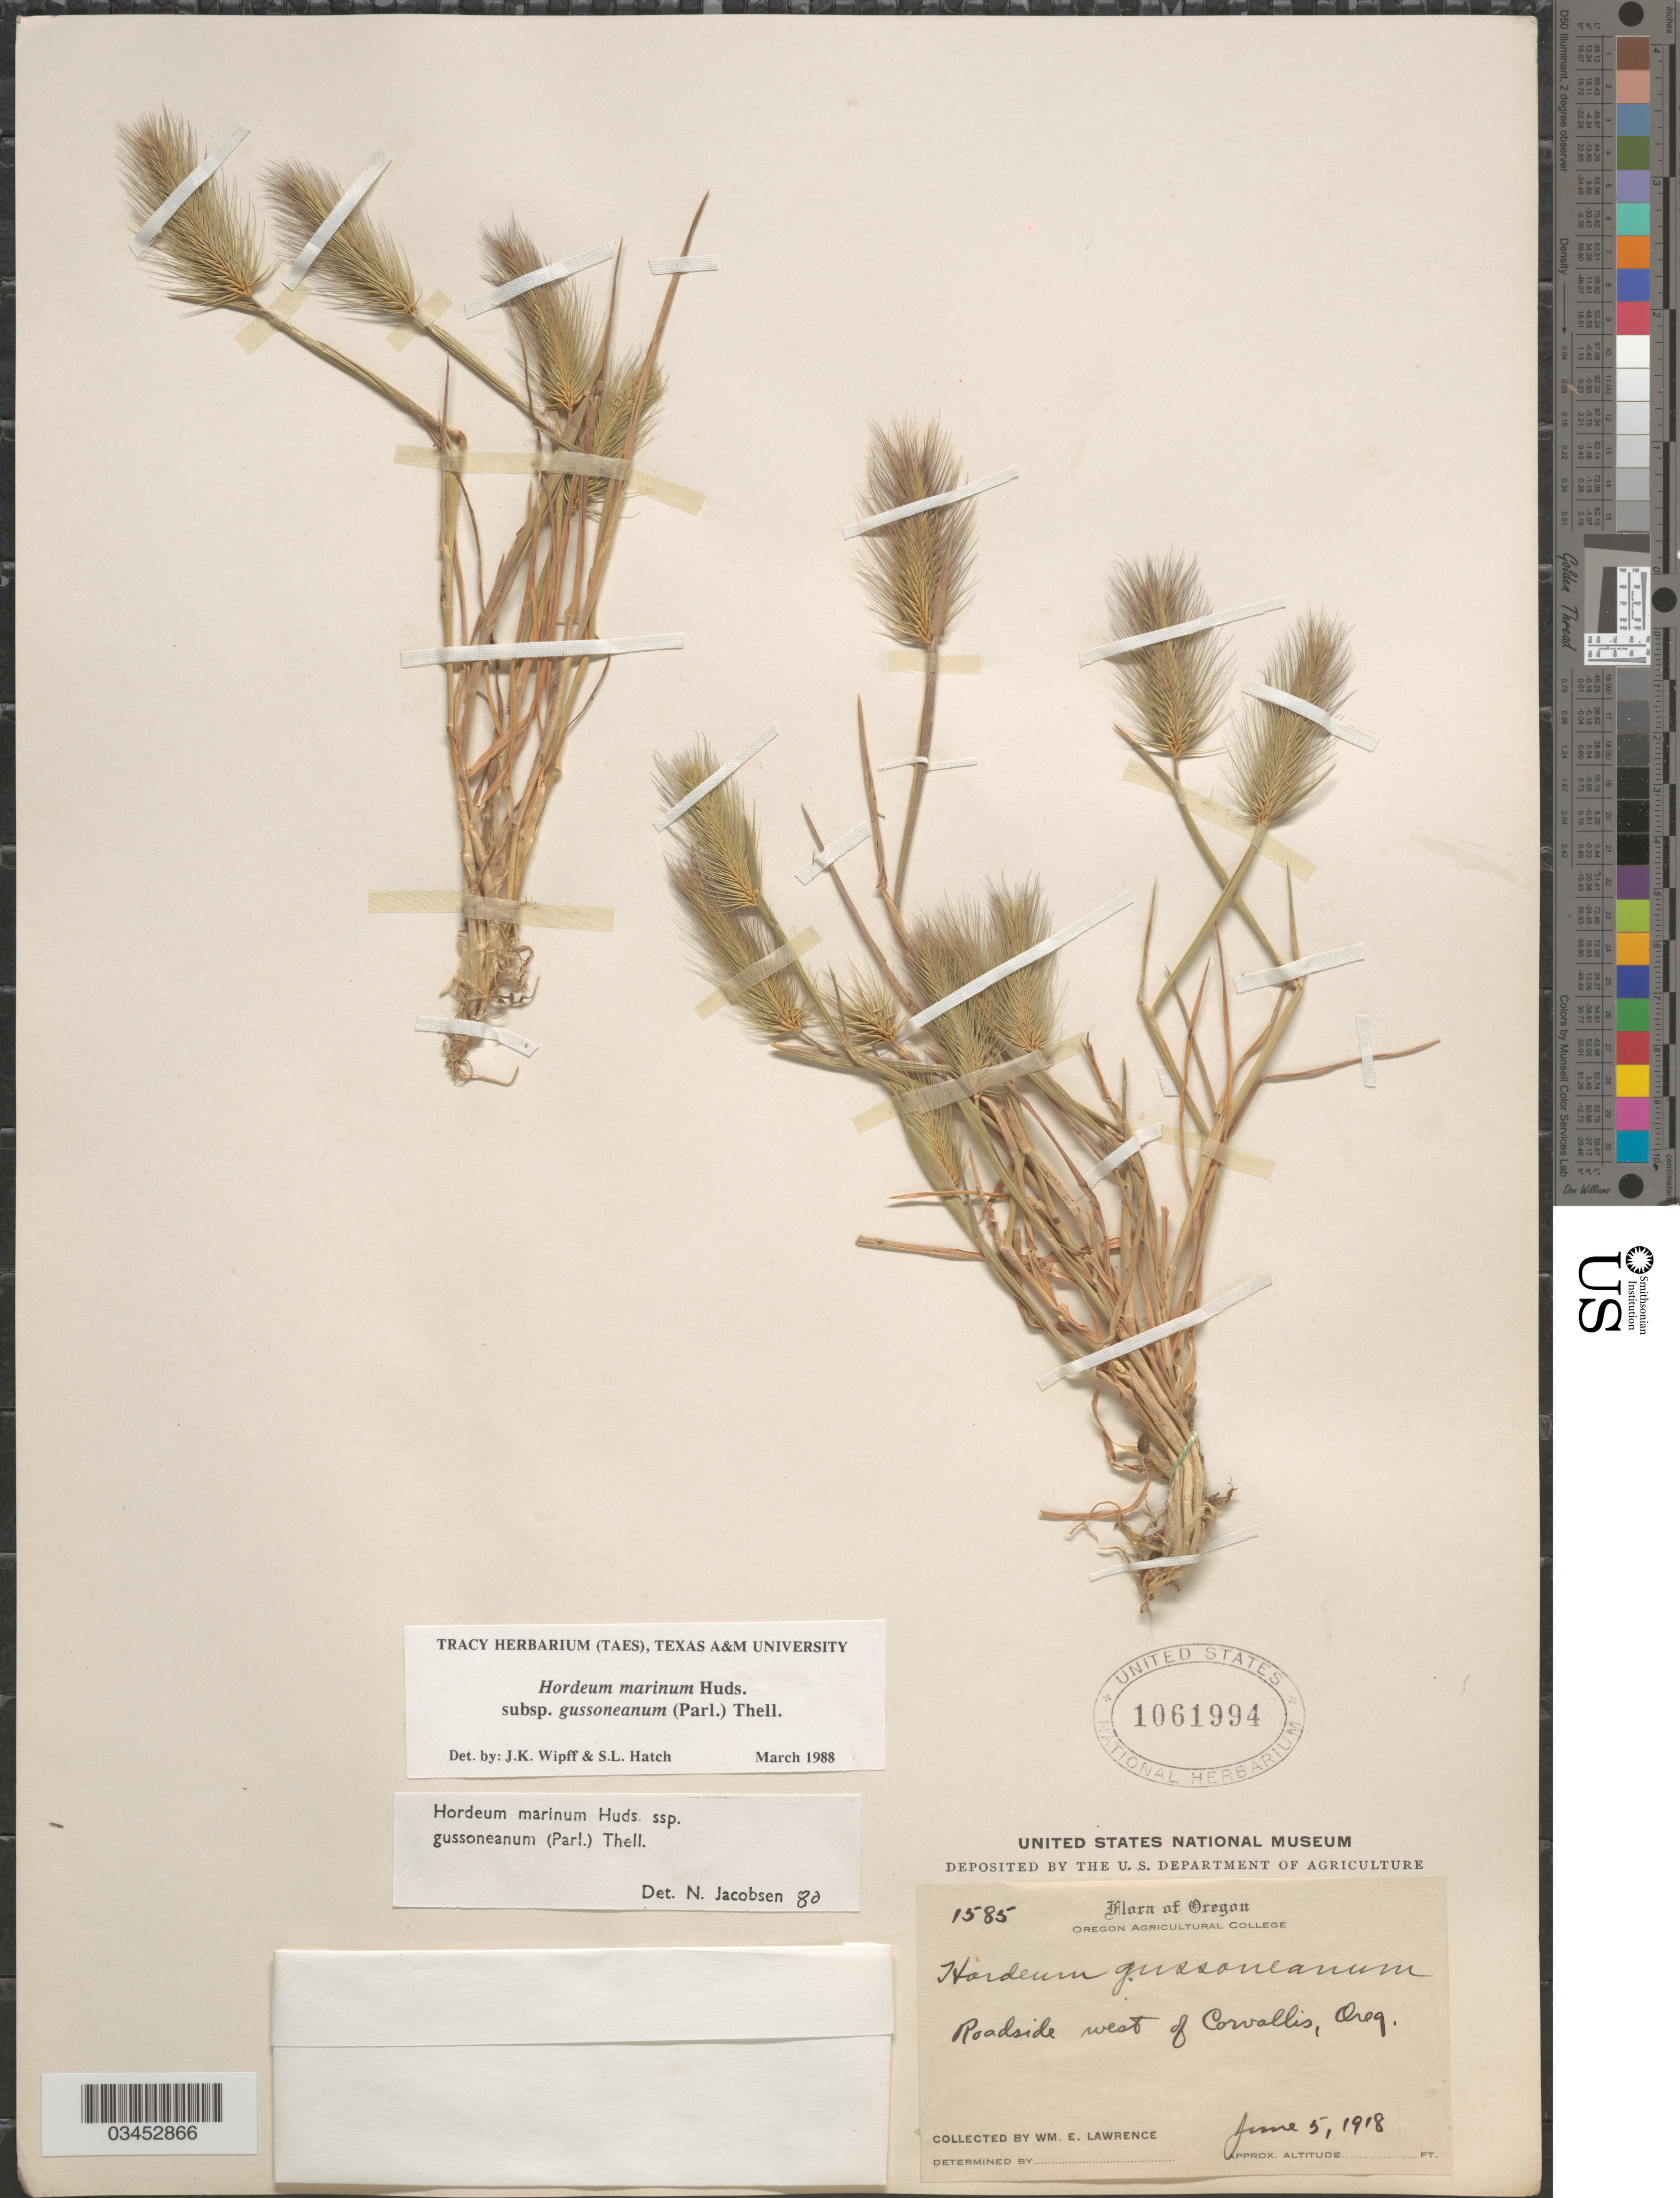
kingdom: Plantae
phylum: Tracheophyta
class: Liliopsida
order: Poales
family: Poaceae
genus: Hordeum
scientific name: Hordeum marinum subsp. gussoneanum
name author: (Parl.) Thell.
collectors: W. Lawrence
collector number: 1585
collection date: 1918-06-05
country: United States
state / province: Oregon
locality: Roadside west of Corvallis.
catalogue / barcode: US 1061994